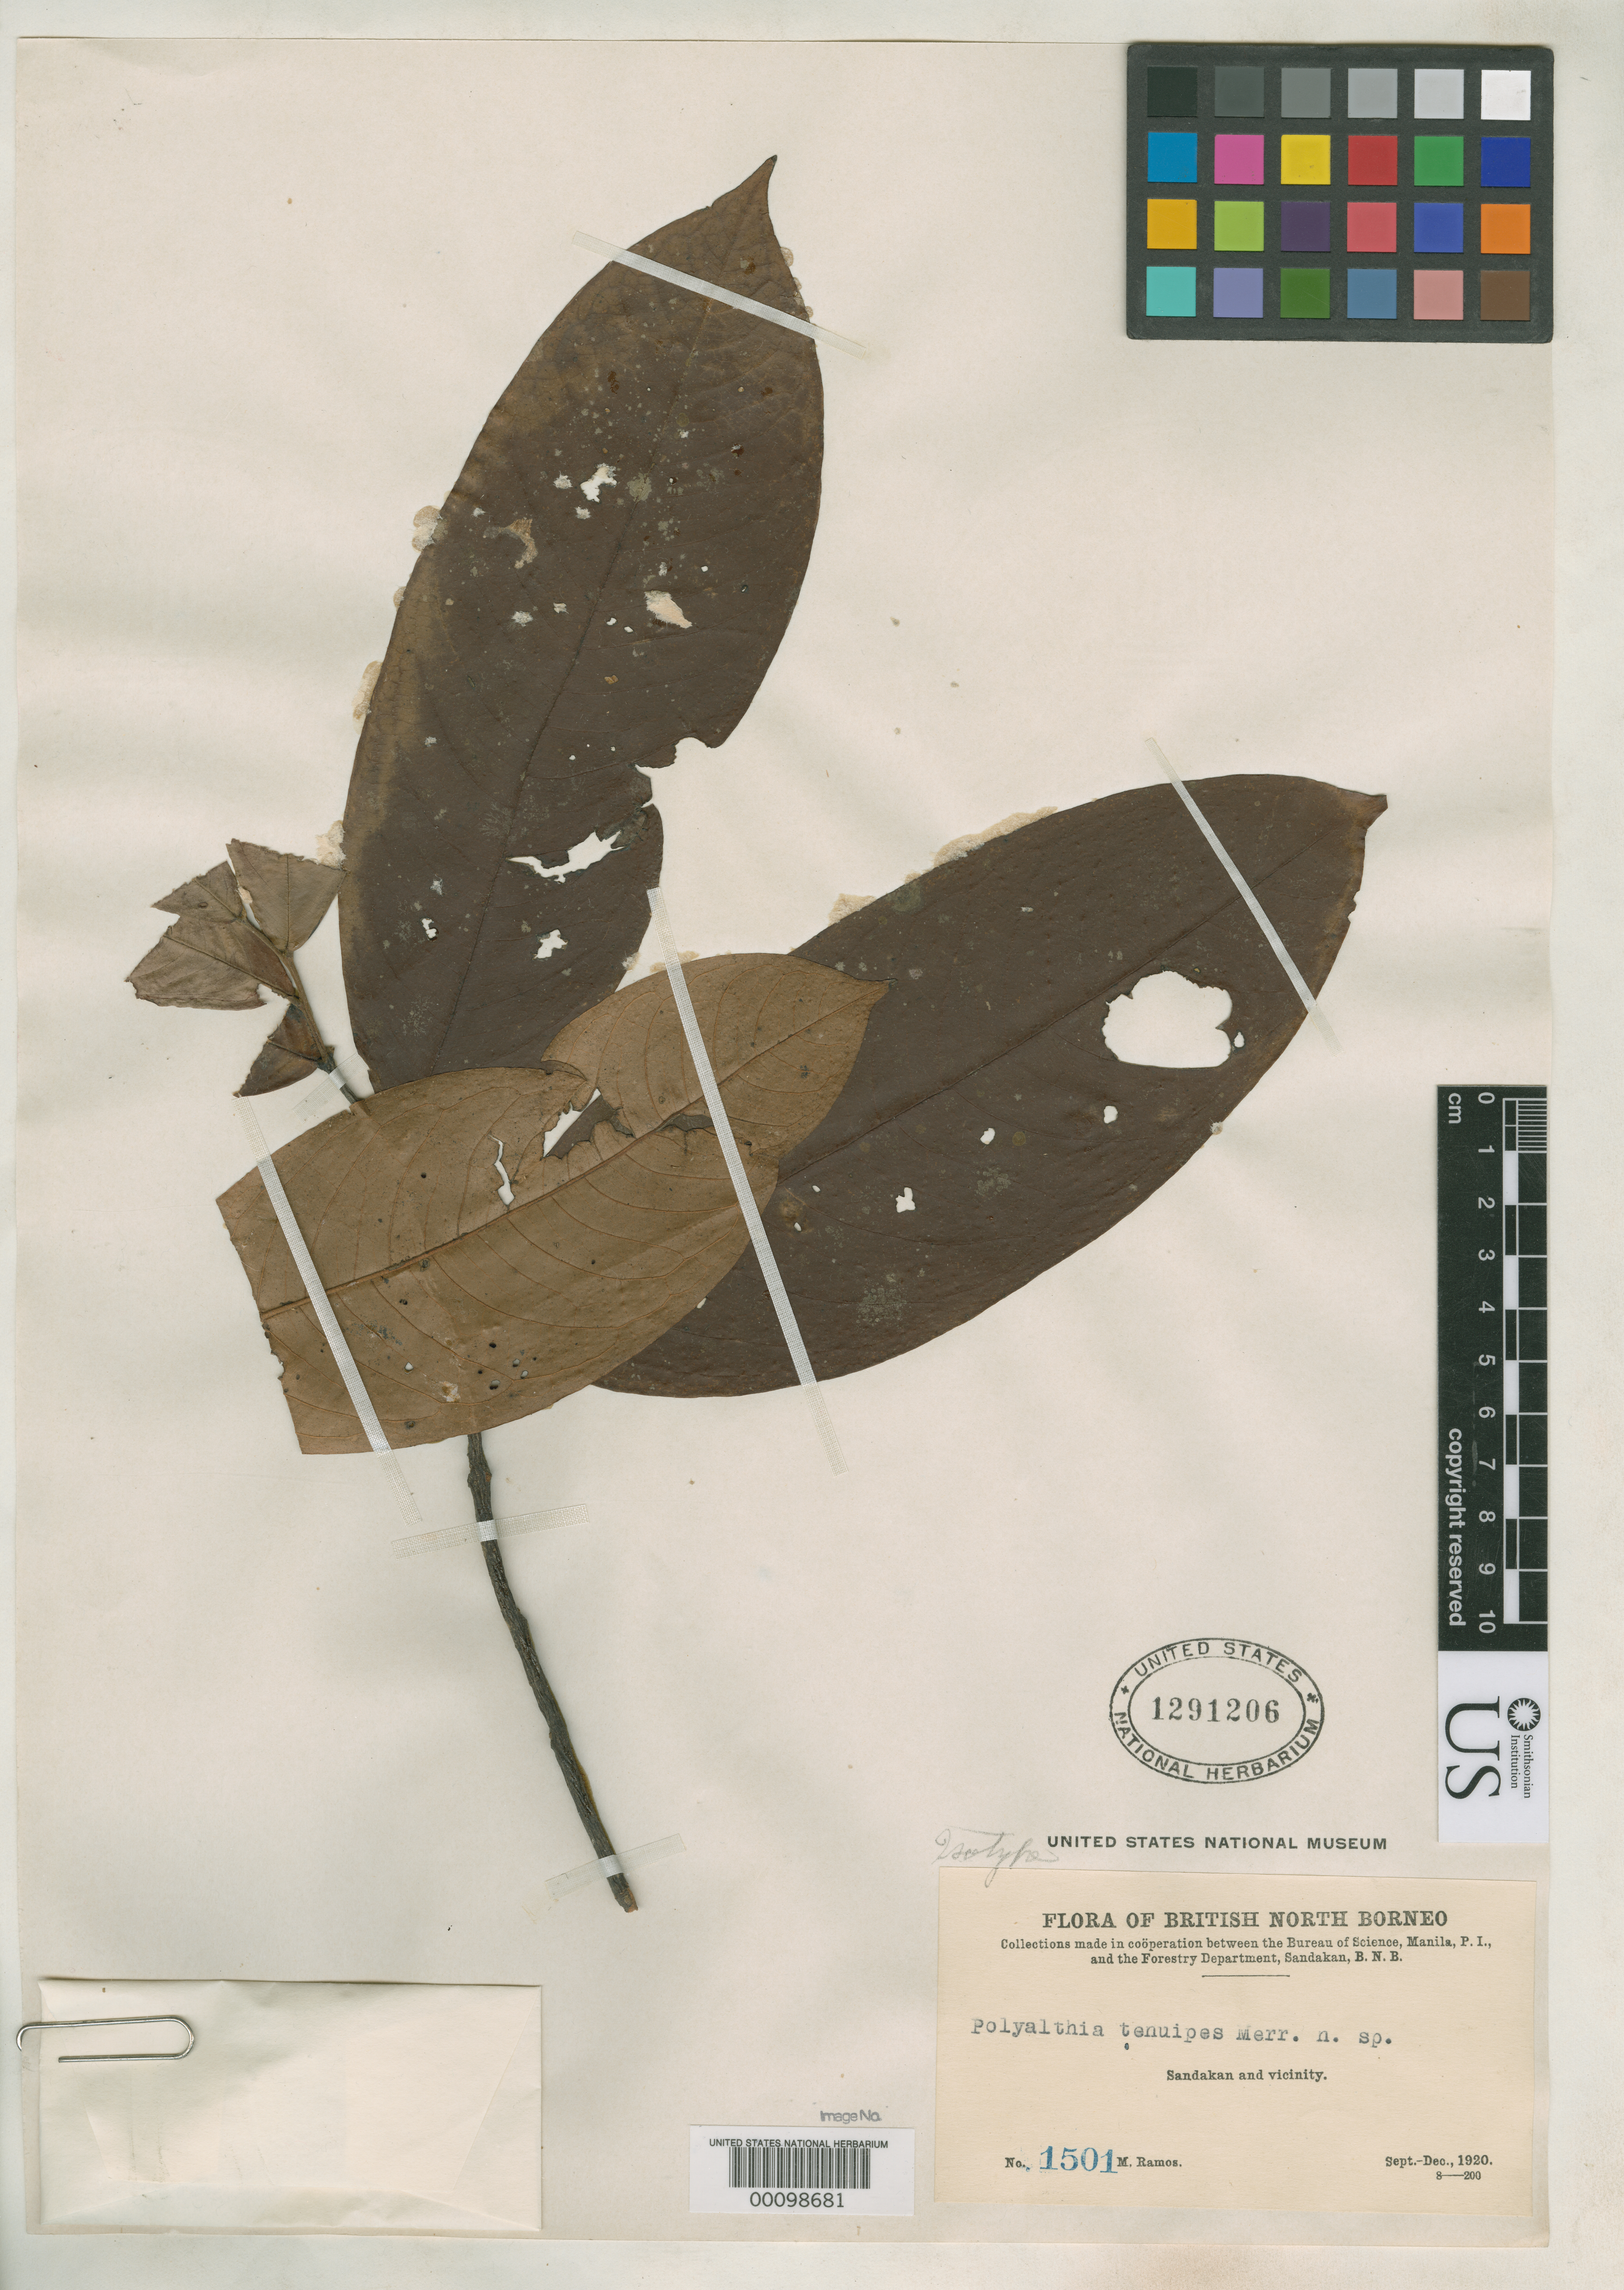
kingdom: Plantae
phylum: Tracheophyta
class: Magnoliopsida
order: Magnoliales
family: Annonaceae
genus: Polyalthia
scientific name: Polyalthia tenuipes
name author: Merr.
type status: Isotype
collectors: M. Ramos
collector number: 1501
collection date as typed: Sep 1920 to -- Dec 1920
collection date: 1920-09/1920-12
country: Malaysia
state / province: Sabah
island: Borneo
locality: Sandakan.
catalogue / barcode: US 1291206